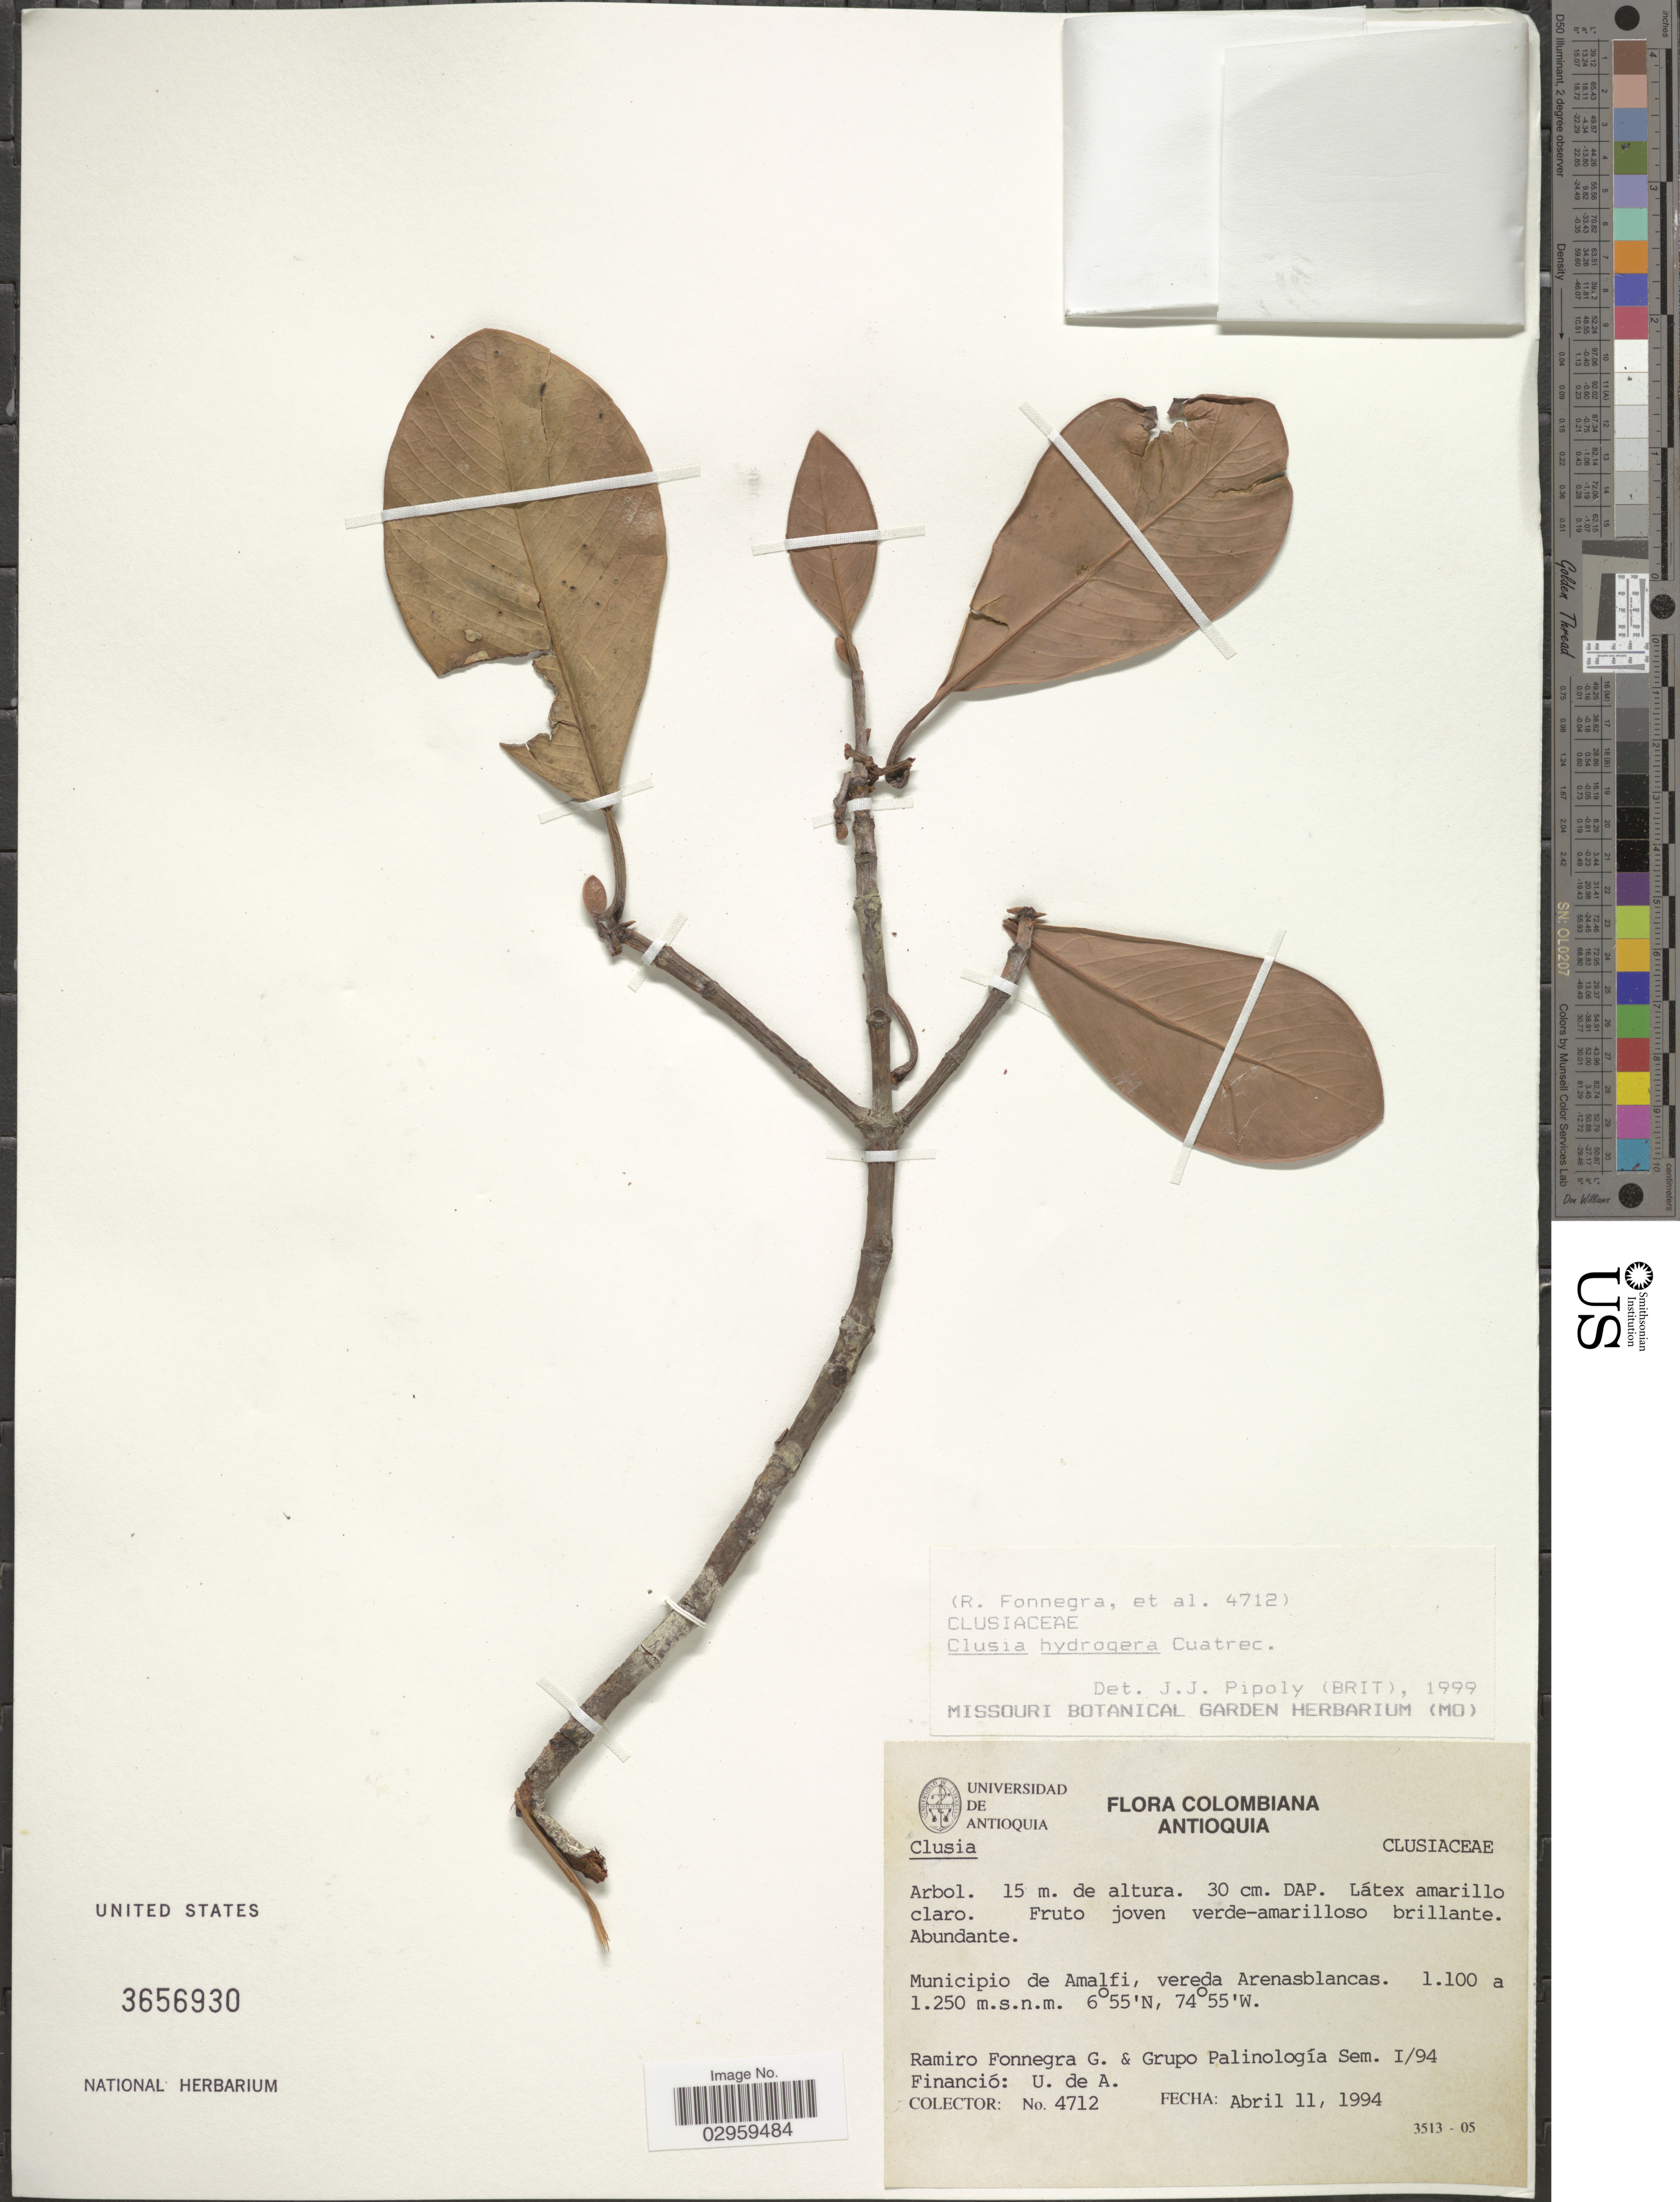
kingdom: Plantae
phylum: Tracheophyta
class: Magnoliopsida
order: Malpighiales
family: Clusiaceae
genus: Clusia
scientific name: Clusia hydrogera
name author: Cuatrec.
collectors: R. Fonnegra G. & Grupo Palinología Sem. I/94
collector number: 4712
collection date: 1994-04-11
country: Colombia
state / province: Antioquia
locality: Municipio de Amalfi, vereda Arenasblancas.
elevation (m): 1100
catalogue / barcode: US 3656930